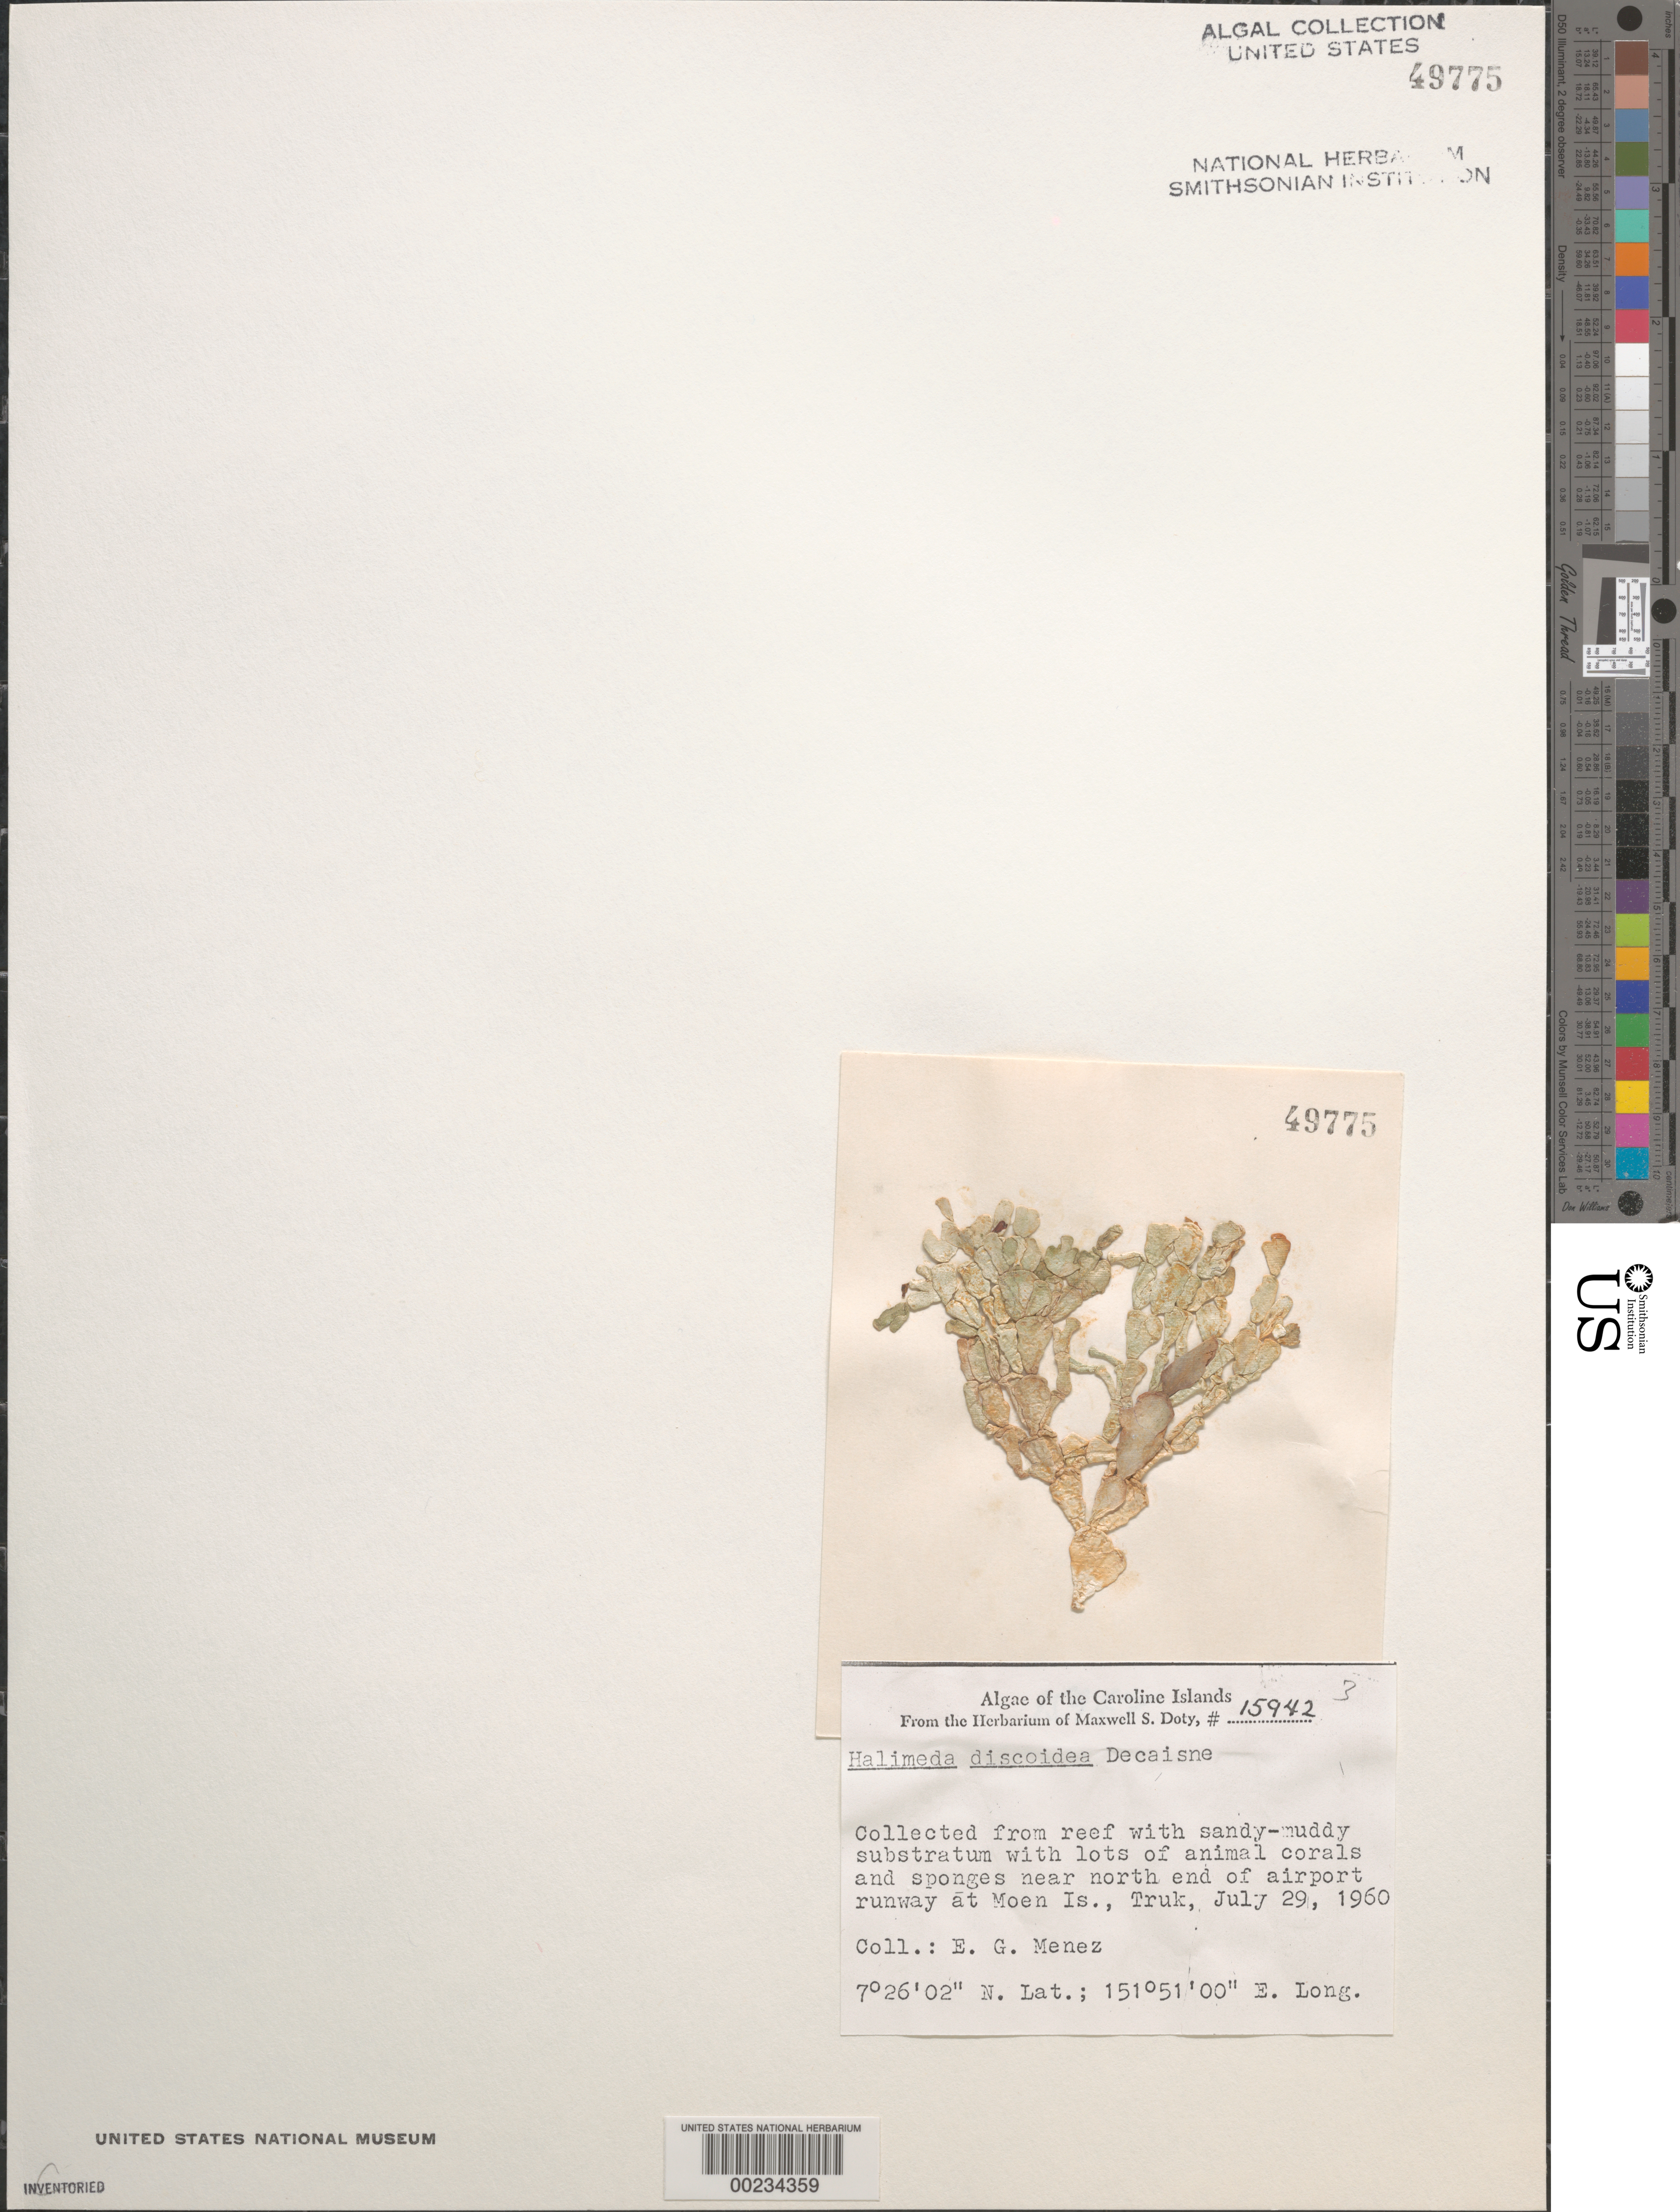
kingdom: Plantae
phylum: Chlorophyta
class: Ulvophyceae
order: Bryopsidales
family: Halimedaceae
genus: Halimeda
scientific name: Halimeda discoidea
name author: Decne.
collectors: Meñez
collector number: MSD 15942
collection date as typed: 29 Jul 1960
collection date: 1960-07-29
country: Micronesia, Federated States of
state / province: Truk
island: Moen [Wono]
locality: Near north end of airport runway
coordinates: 7 26' 02" N, 151 51' 00" E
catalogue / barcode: US 49775